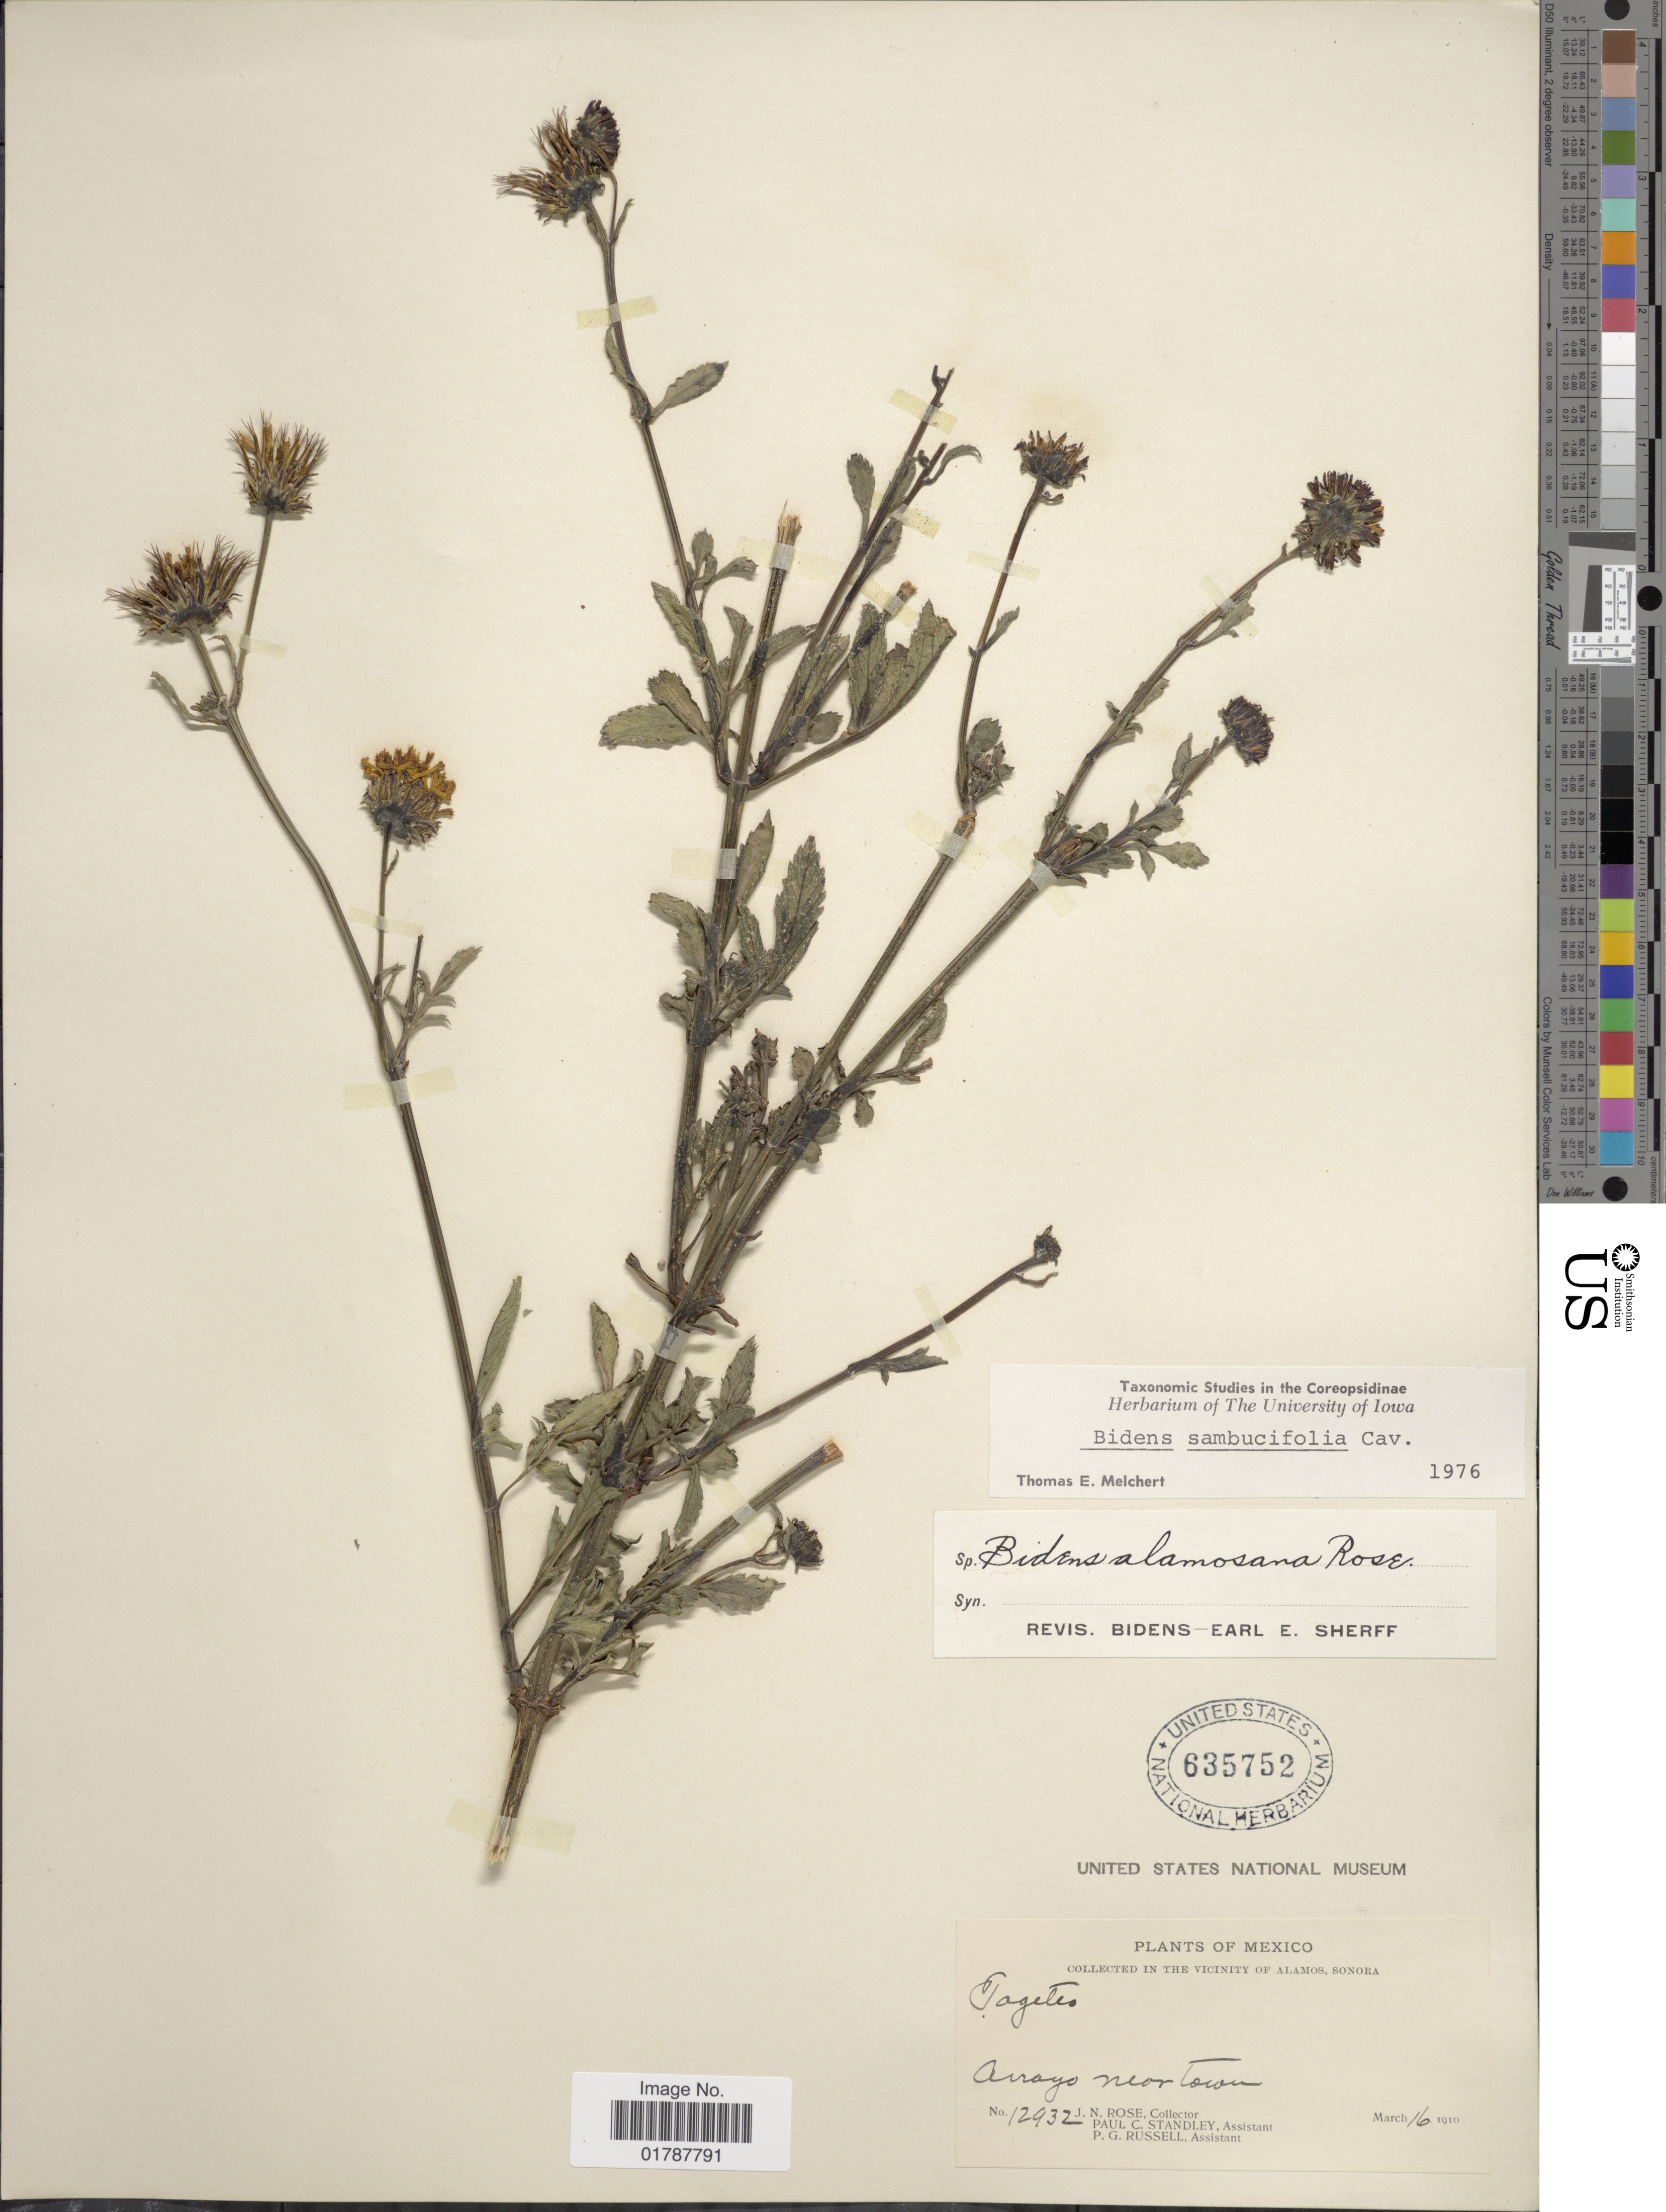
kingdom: Plantae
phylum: Tracheophyta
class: Magnoliopsida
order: Asterales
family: Asteraceae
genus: Bidens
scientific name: Bidens sambucifolia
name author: Cav.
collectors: J. N. Rose, P. C. Standley & P. G. Russell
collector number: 12932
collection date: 1910-03-16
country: Mexico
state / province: Sonora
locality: In the Vicinity of Alamos, Sonora, Arroyo near Town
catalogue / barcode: US 635752